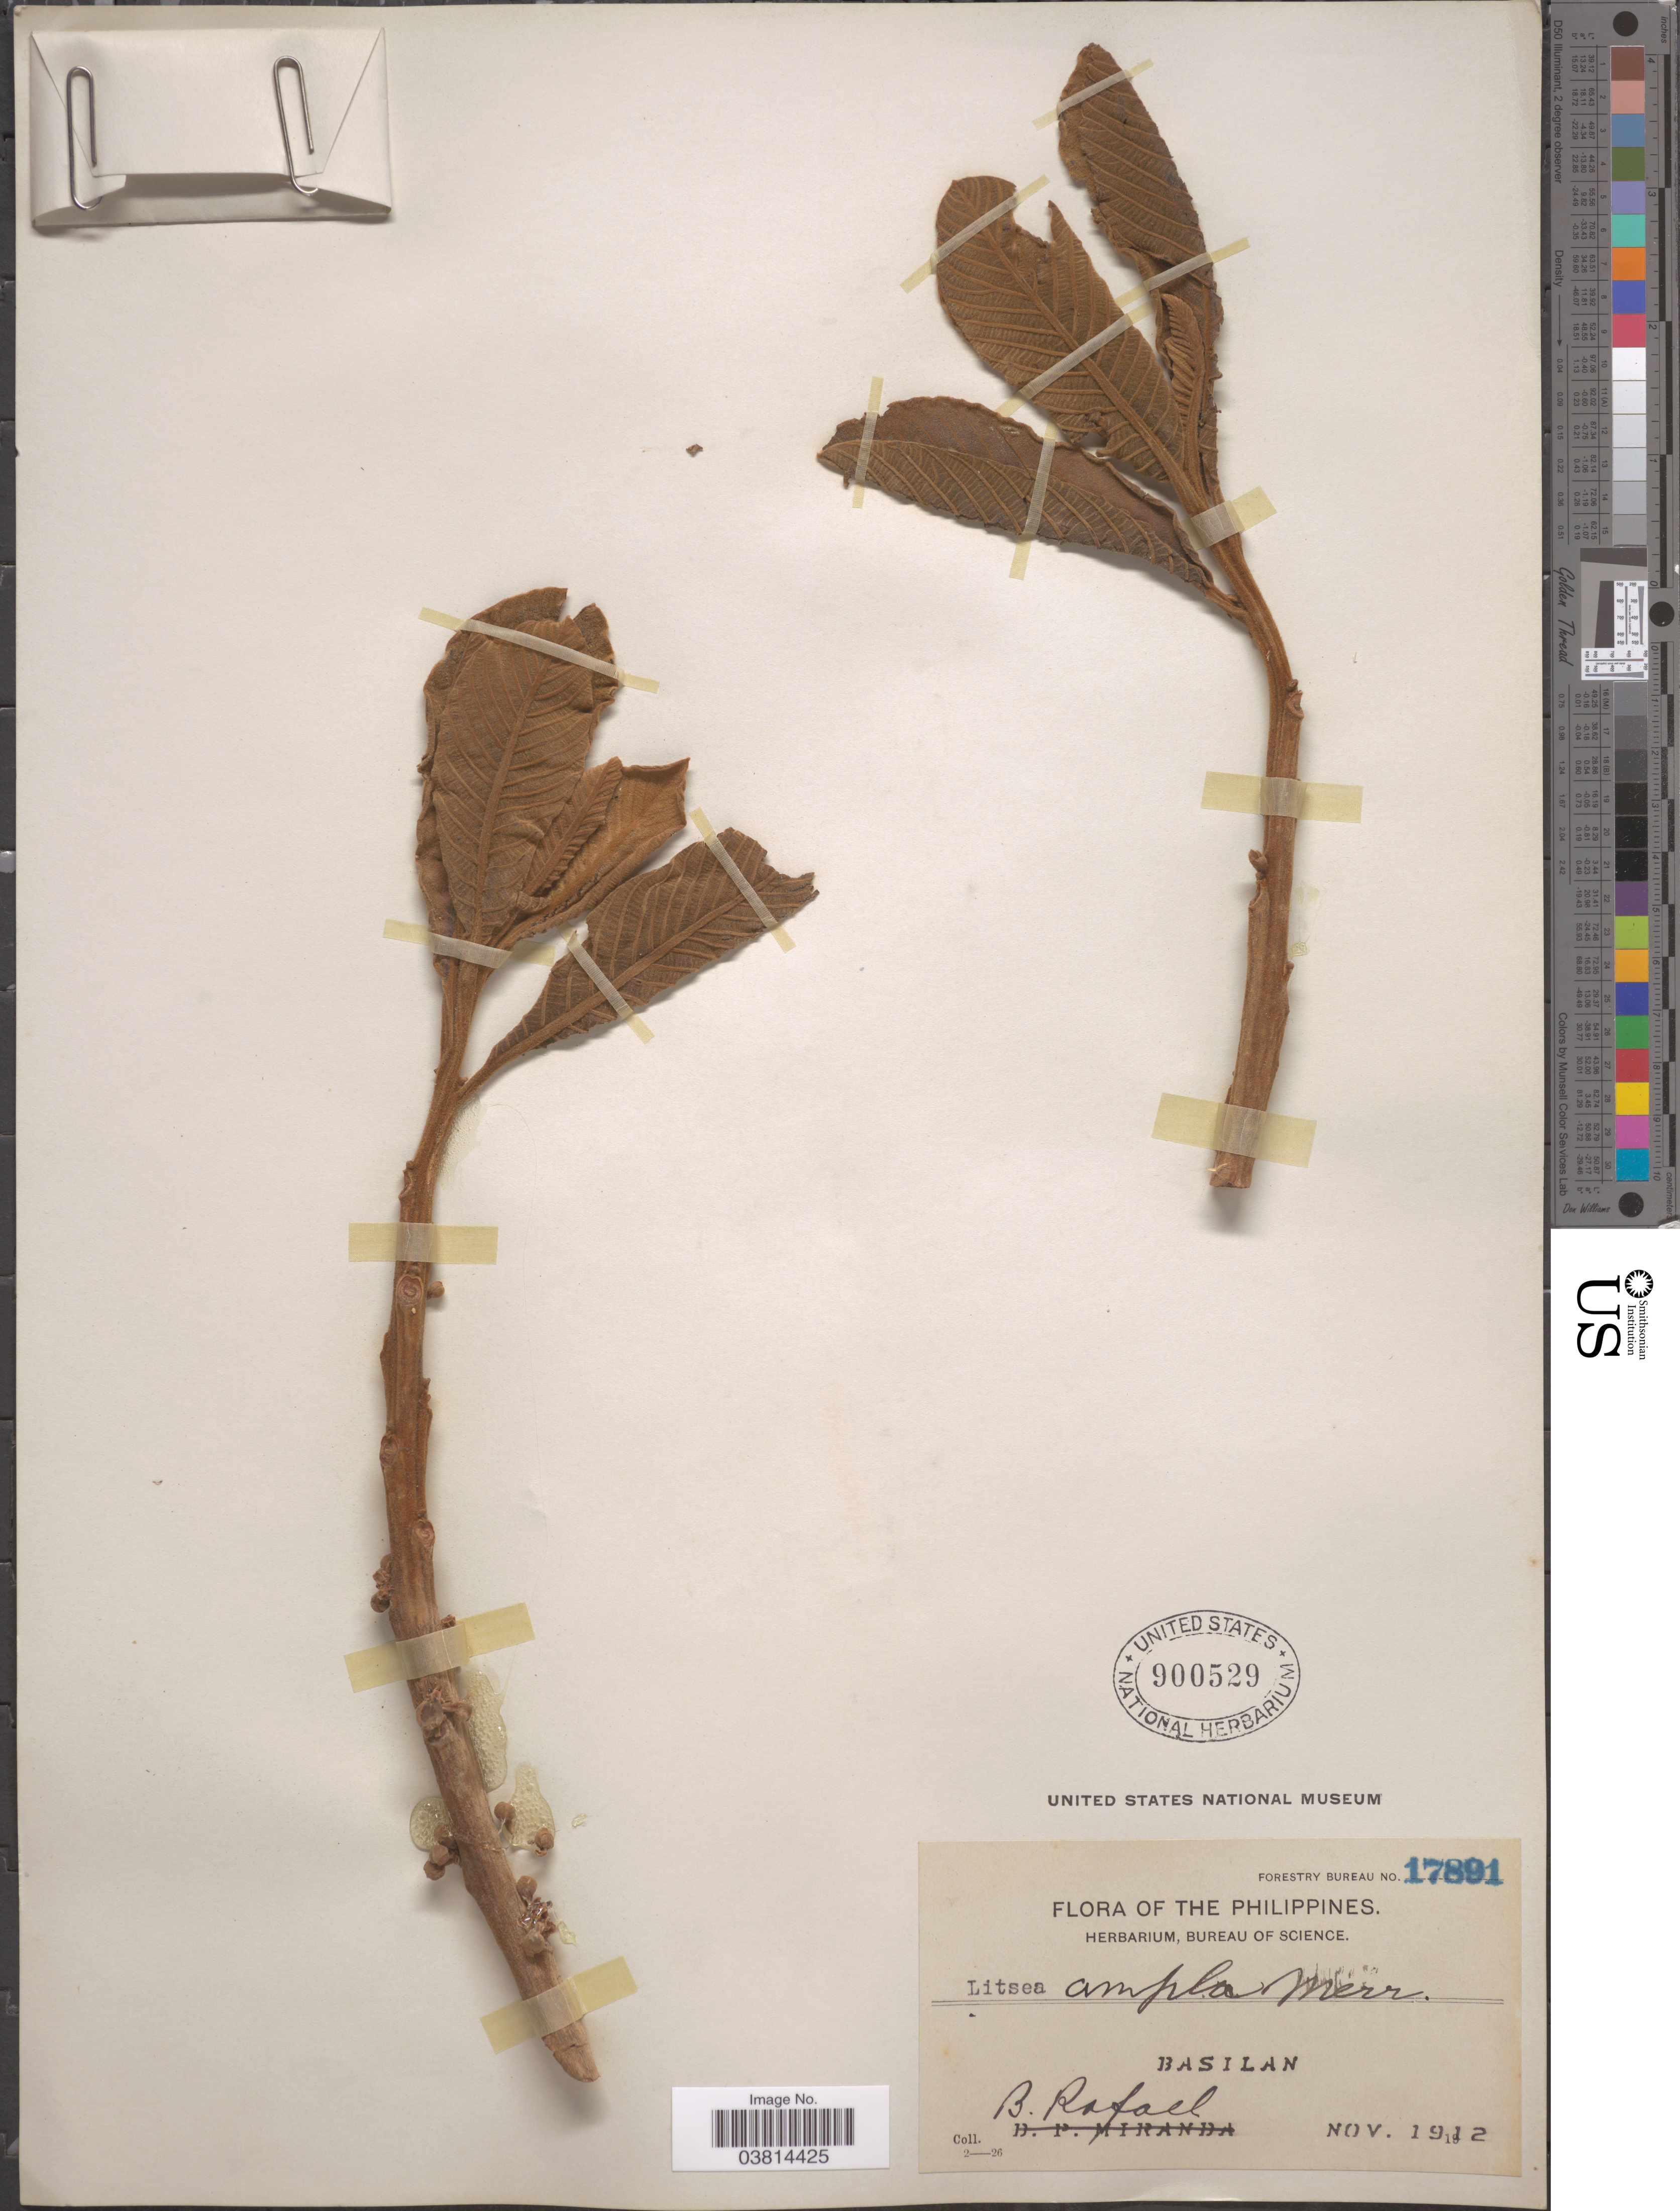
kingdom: Plantae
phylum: Tracheophyta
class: Magnoliopsida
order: Laurales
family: Lauraceae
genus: Litsea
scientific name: Litsea ampla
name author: Merr.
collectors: B. Rafael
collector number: Forestry Bureau 17891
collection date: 1912-11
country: Philippines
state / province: Muslim Mindanao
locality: Basilan.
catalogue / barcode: US 900529